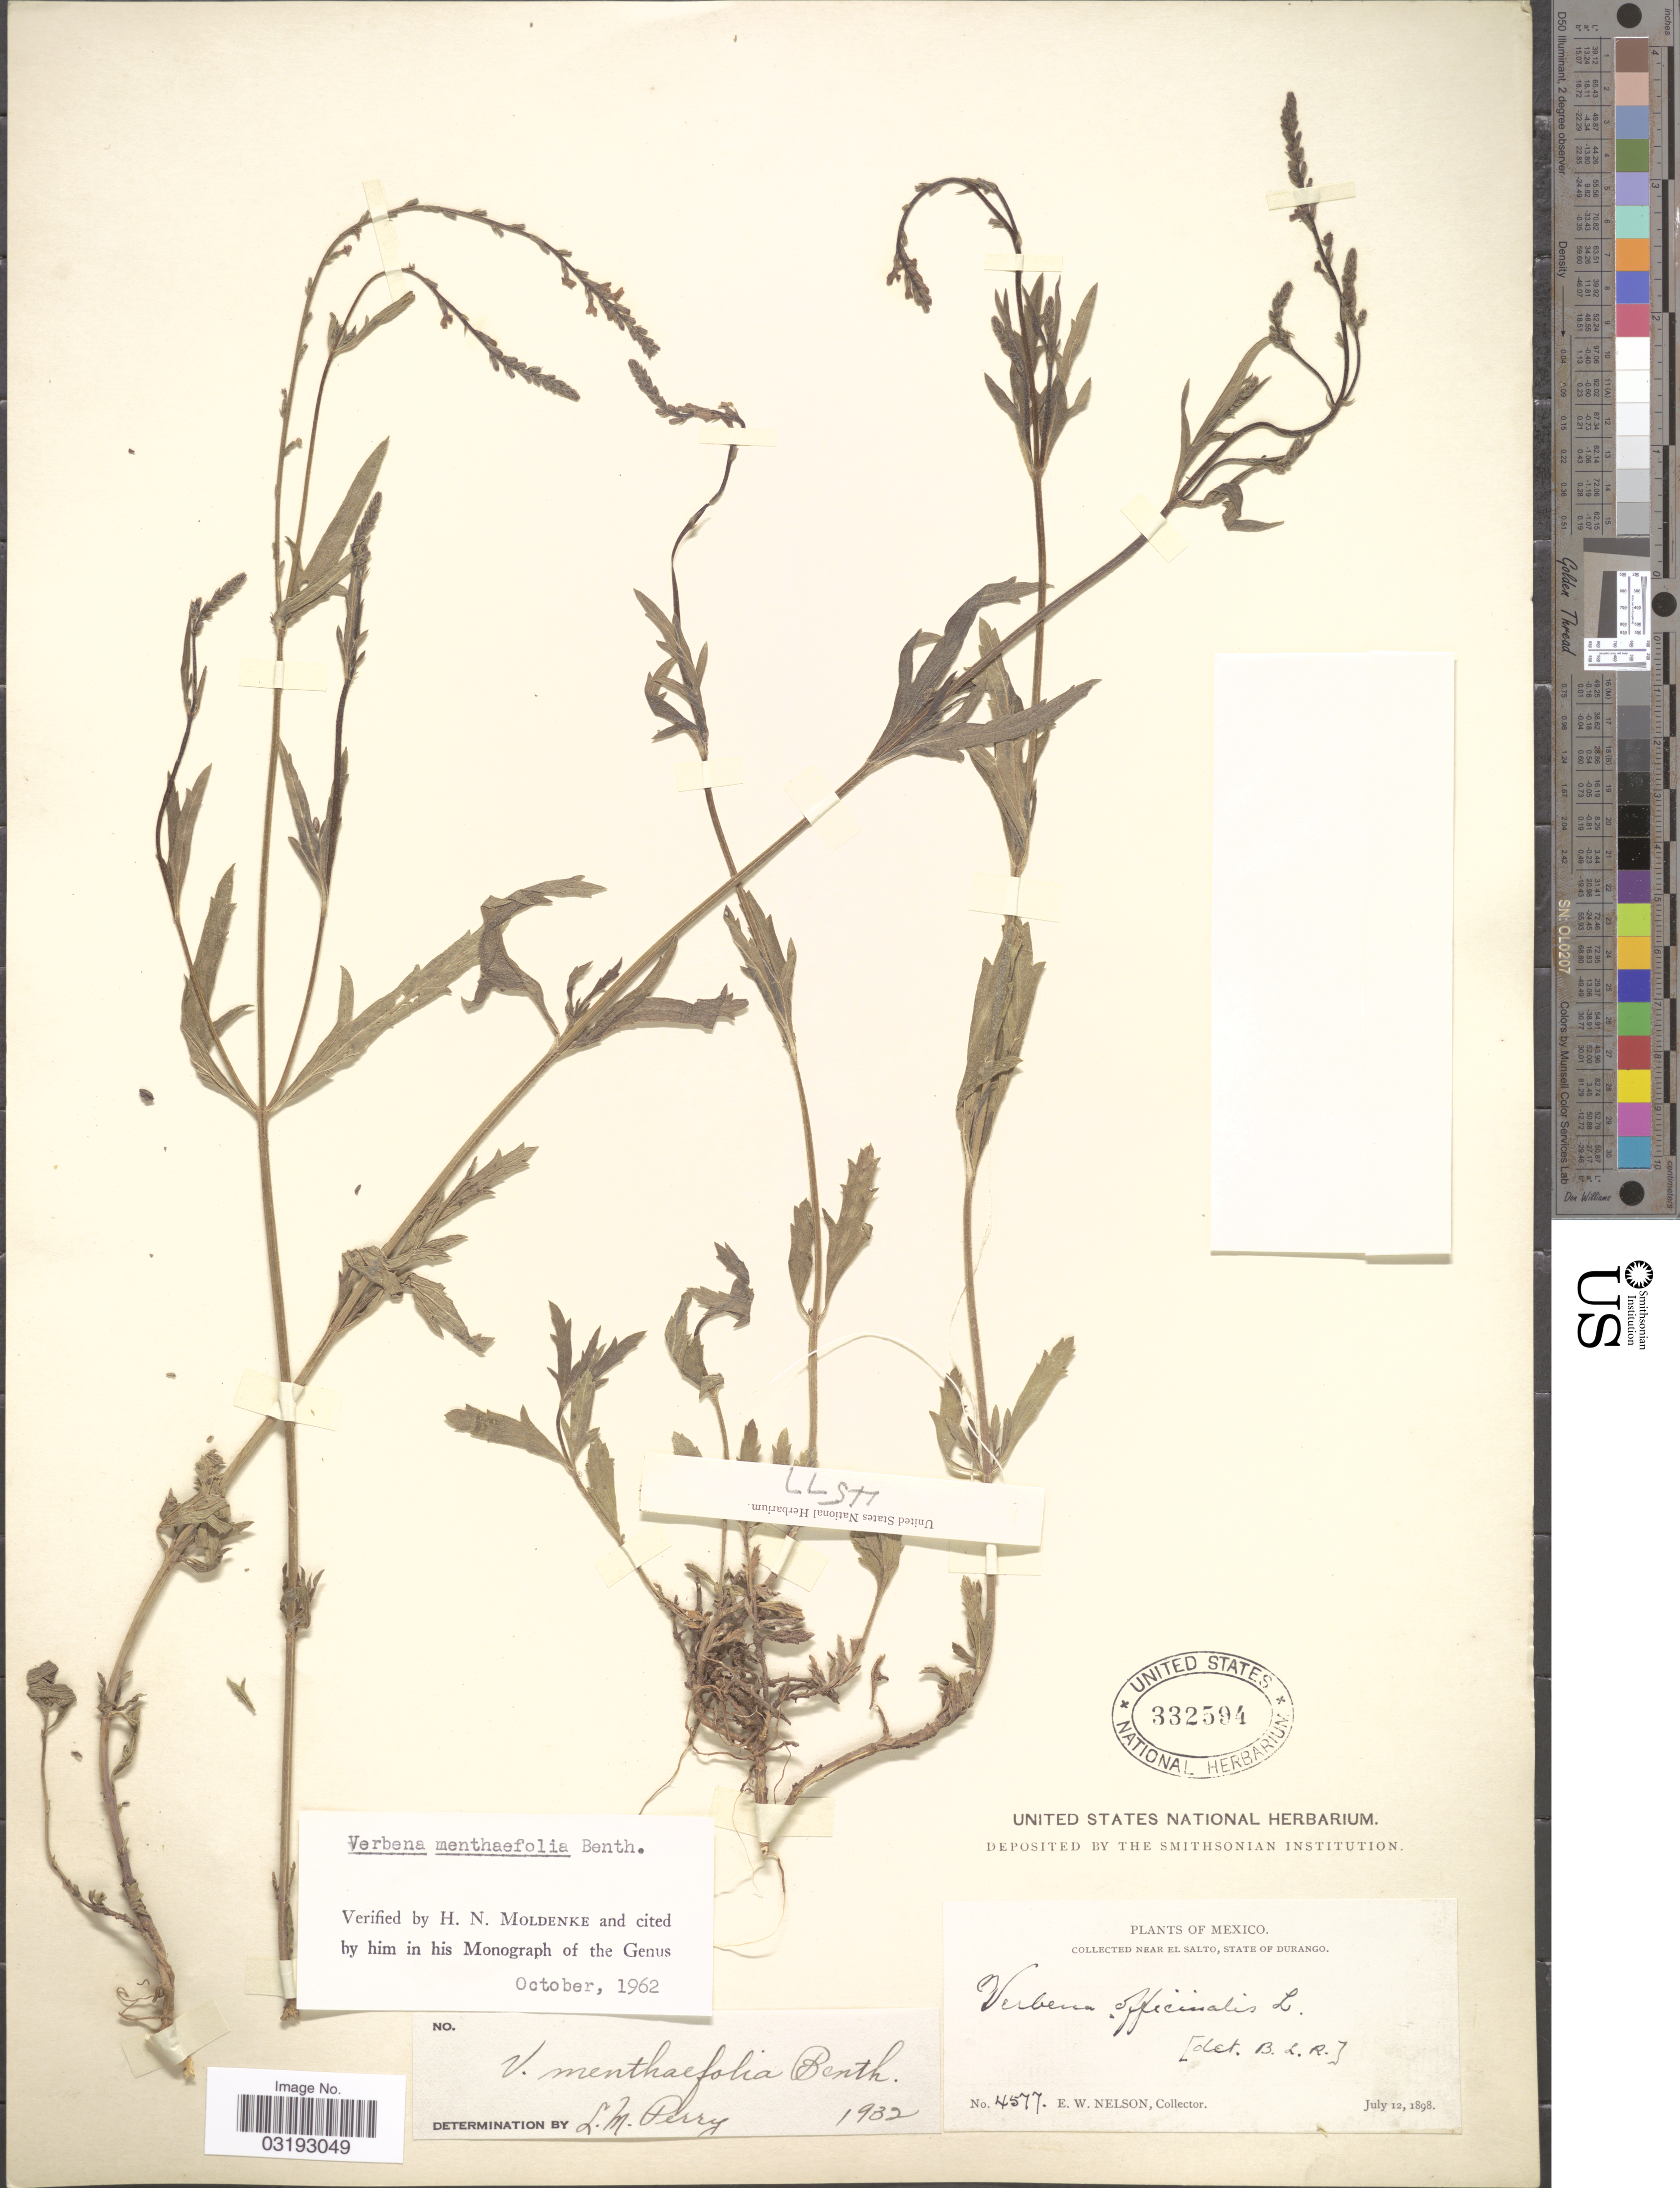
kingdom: Plantae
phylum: Tracheophyta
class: Magnoliopsida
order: Lamiales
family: Verbenaceae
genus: Verbena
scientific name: Verbena menthaefolia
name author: Benth.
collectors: E. W. Nelson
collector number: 4577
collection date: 1898-07-12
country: Mexico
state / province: Durango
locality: Near El Salto.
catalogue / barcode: US 332594